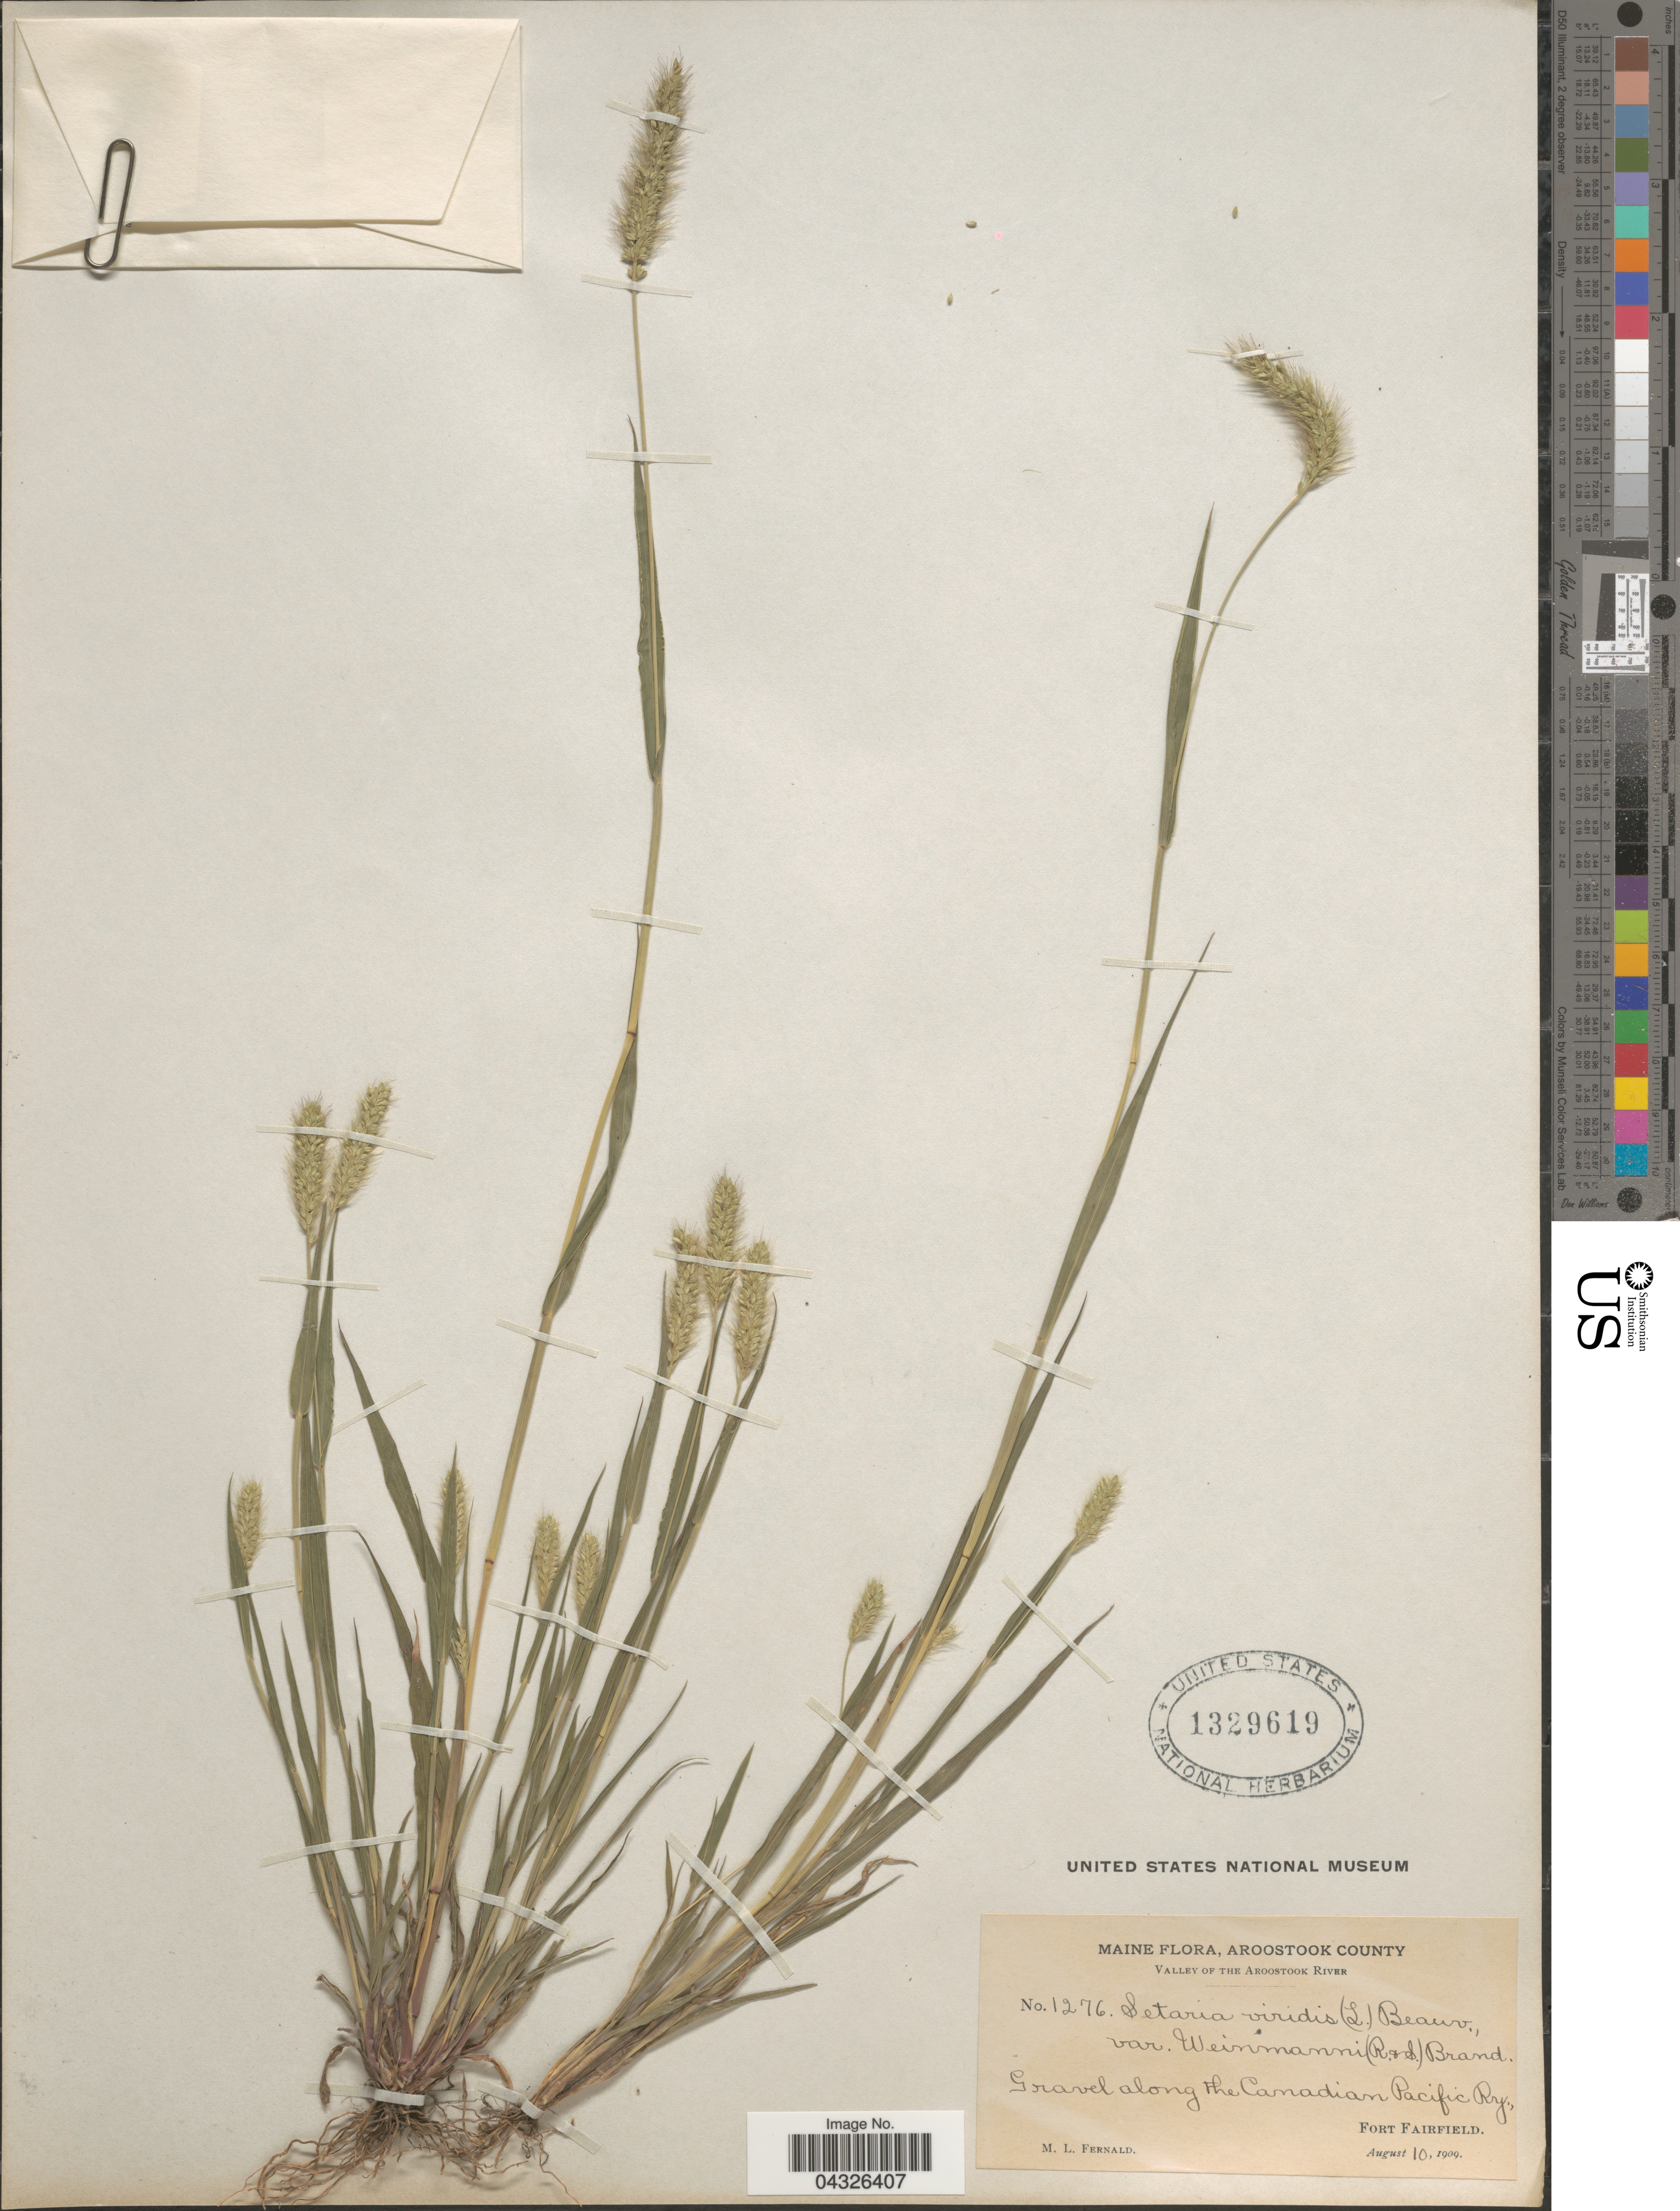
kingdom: Plantae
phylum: Tracheophyta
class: Liliopsida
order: Poales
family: Poaceae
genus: Setaria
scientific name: Setaria viridis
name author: (L.) P. Beauv.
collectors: M. L. Fernald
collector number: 1276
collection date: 1909-08-10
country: United States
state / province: Maine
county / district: Aroostook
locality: Valley of the Aroostook River. Gravel along the Canadian Pacific Ry., Fort Fairfield.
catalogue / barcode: US 1329619